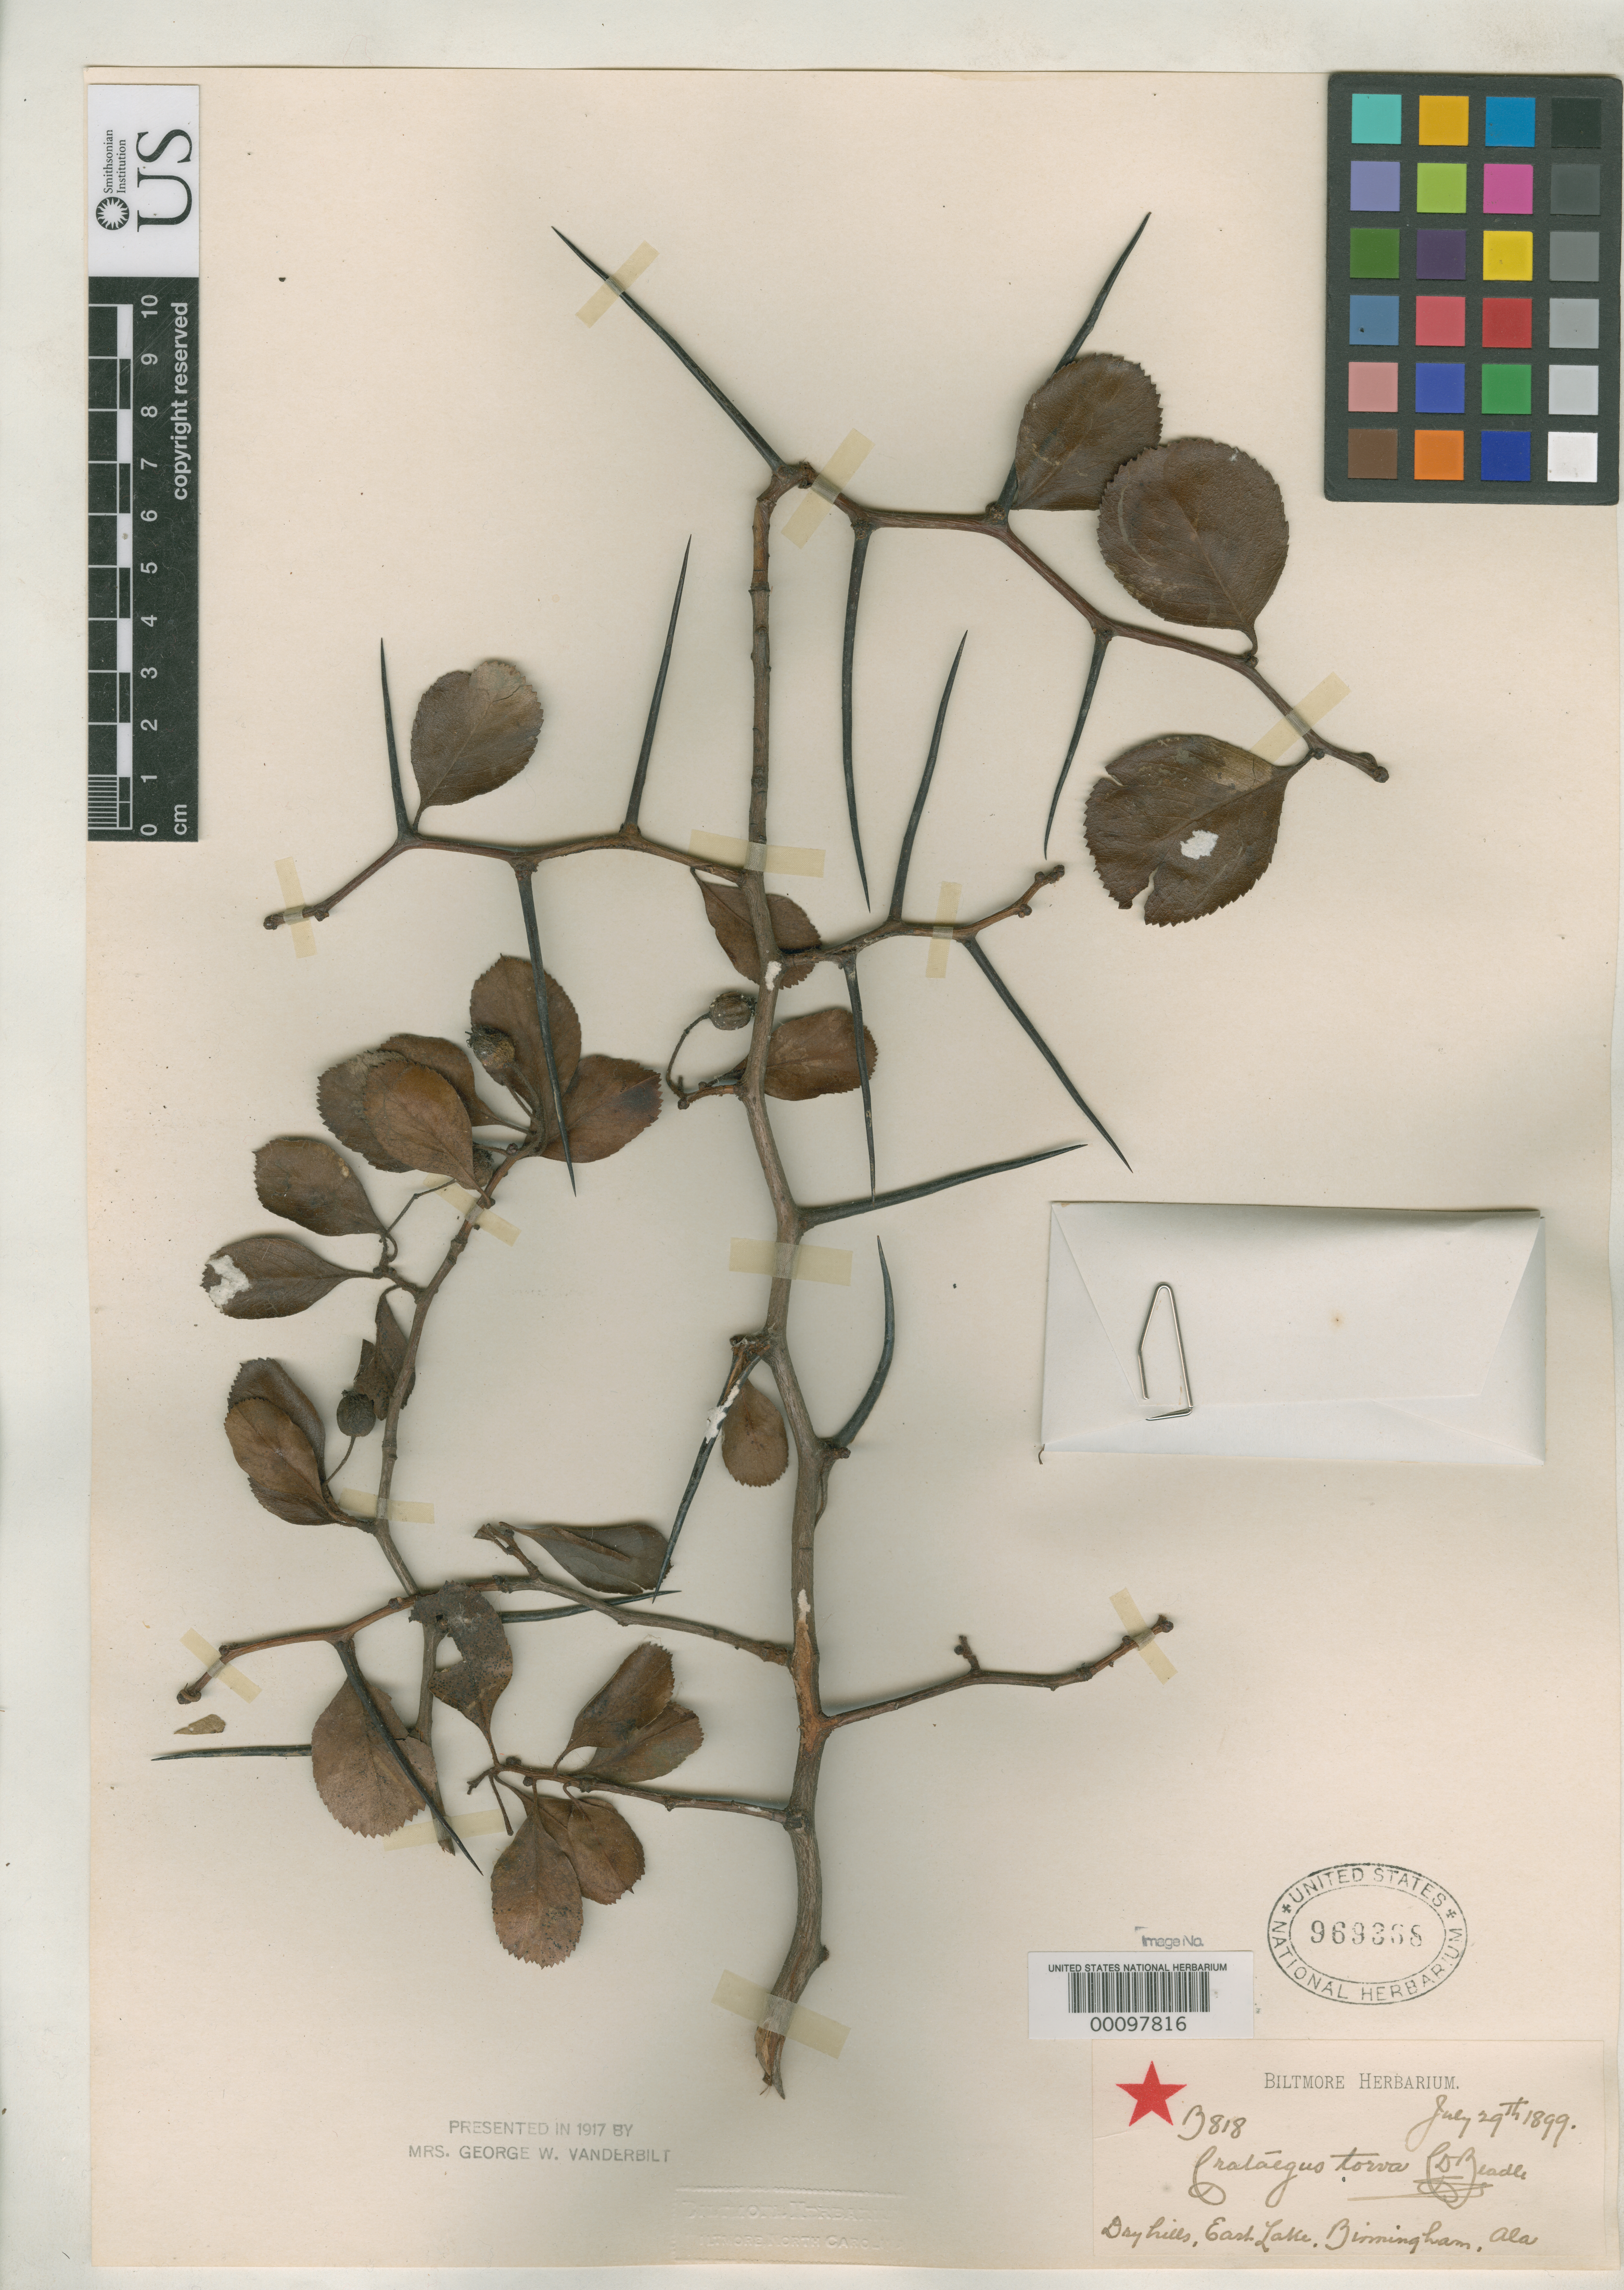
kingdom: Plantae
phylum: Tracheophyta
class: Magnoliopsida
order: Rosales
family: Rosaceae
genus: Crataegus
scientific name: Crataegus torva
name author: Beadle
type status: Syntype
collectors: ex herb. Biltmore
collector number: B 818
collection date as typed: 29 Jul 1899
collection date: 1899-07-29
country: United States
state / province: Alabama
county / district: Jefferson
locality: Near Birmingham.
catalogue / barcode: US 969368